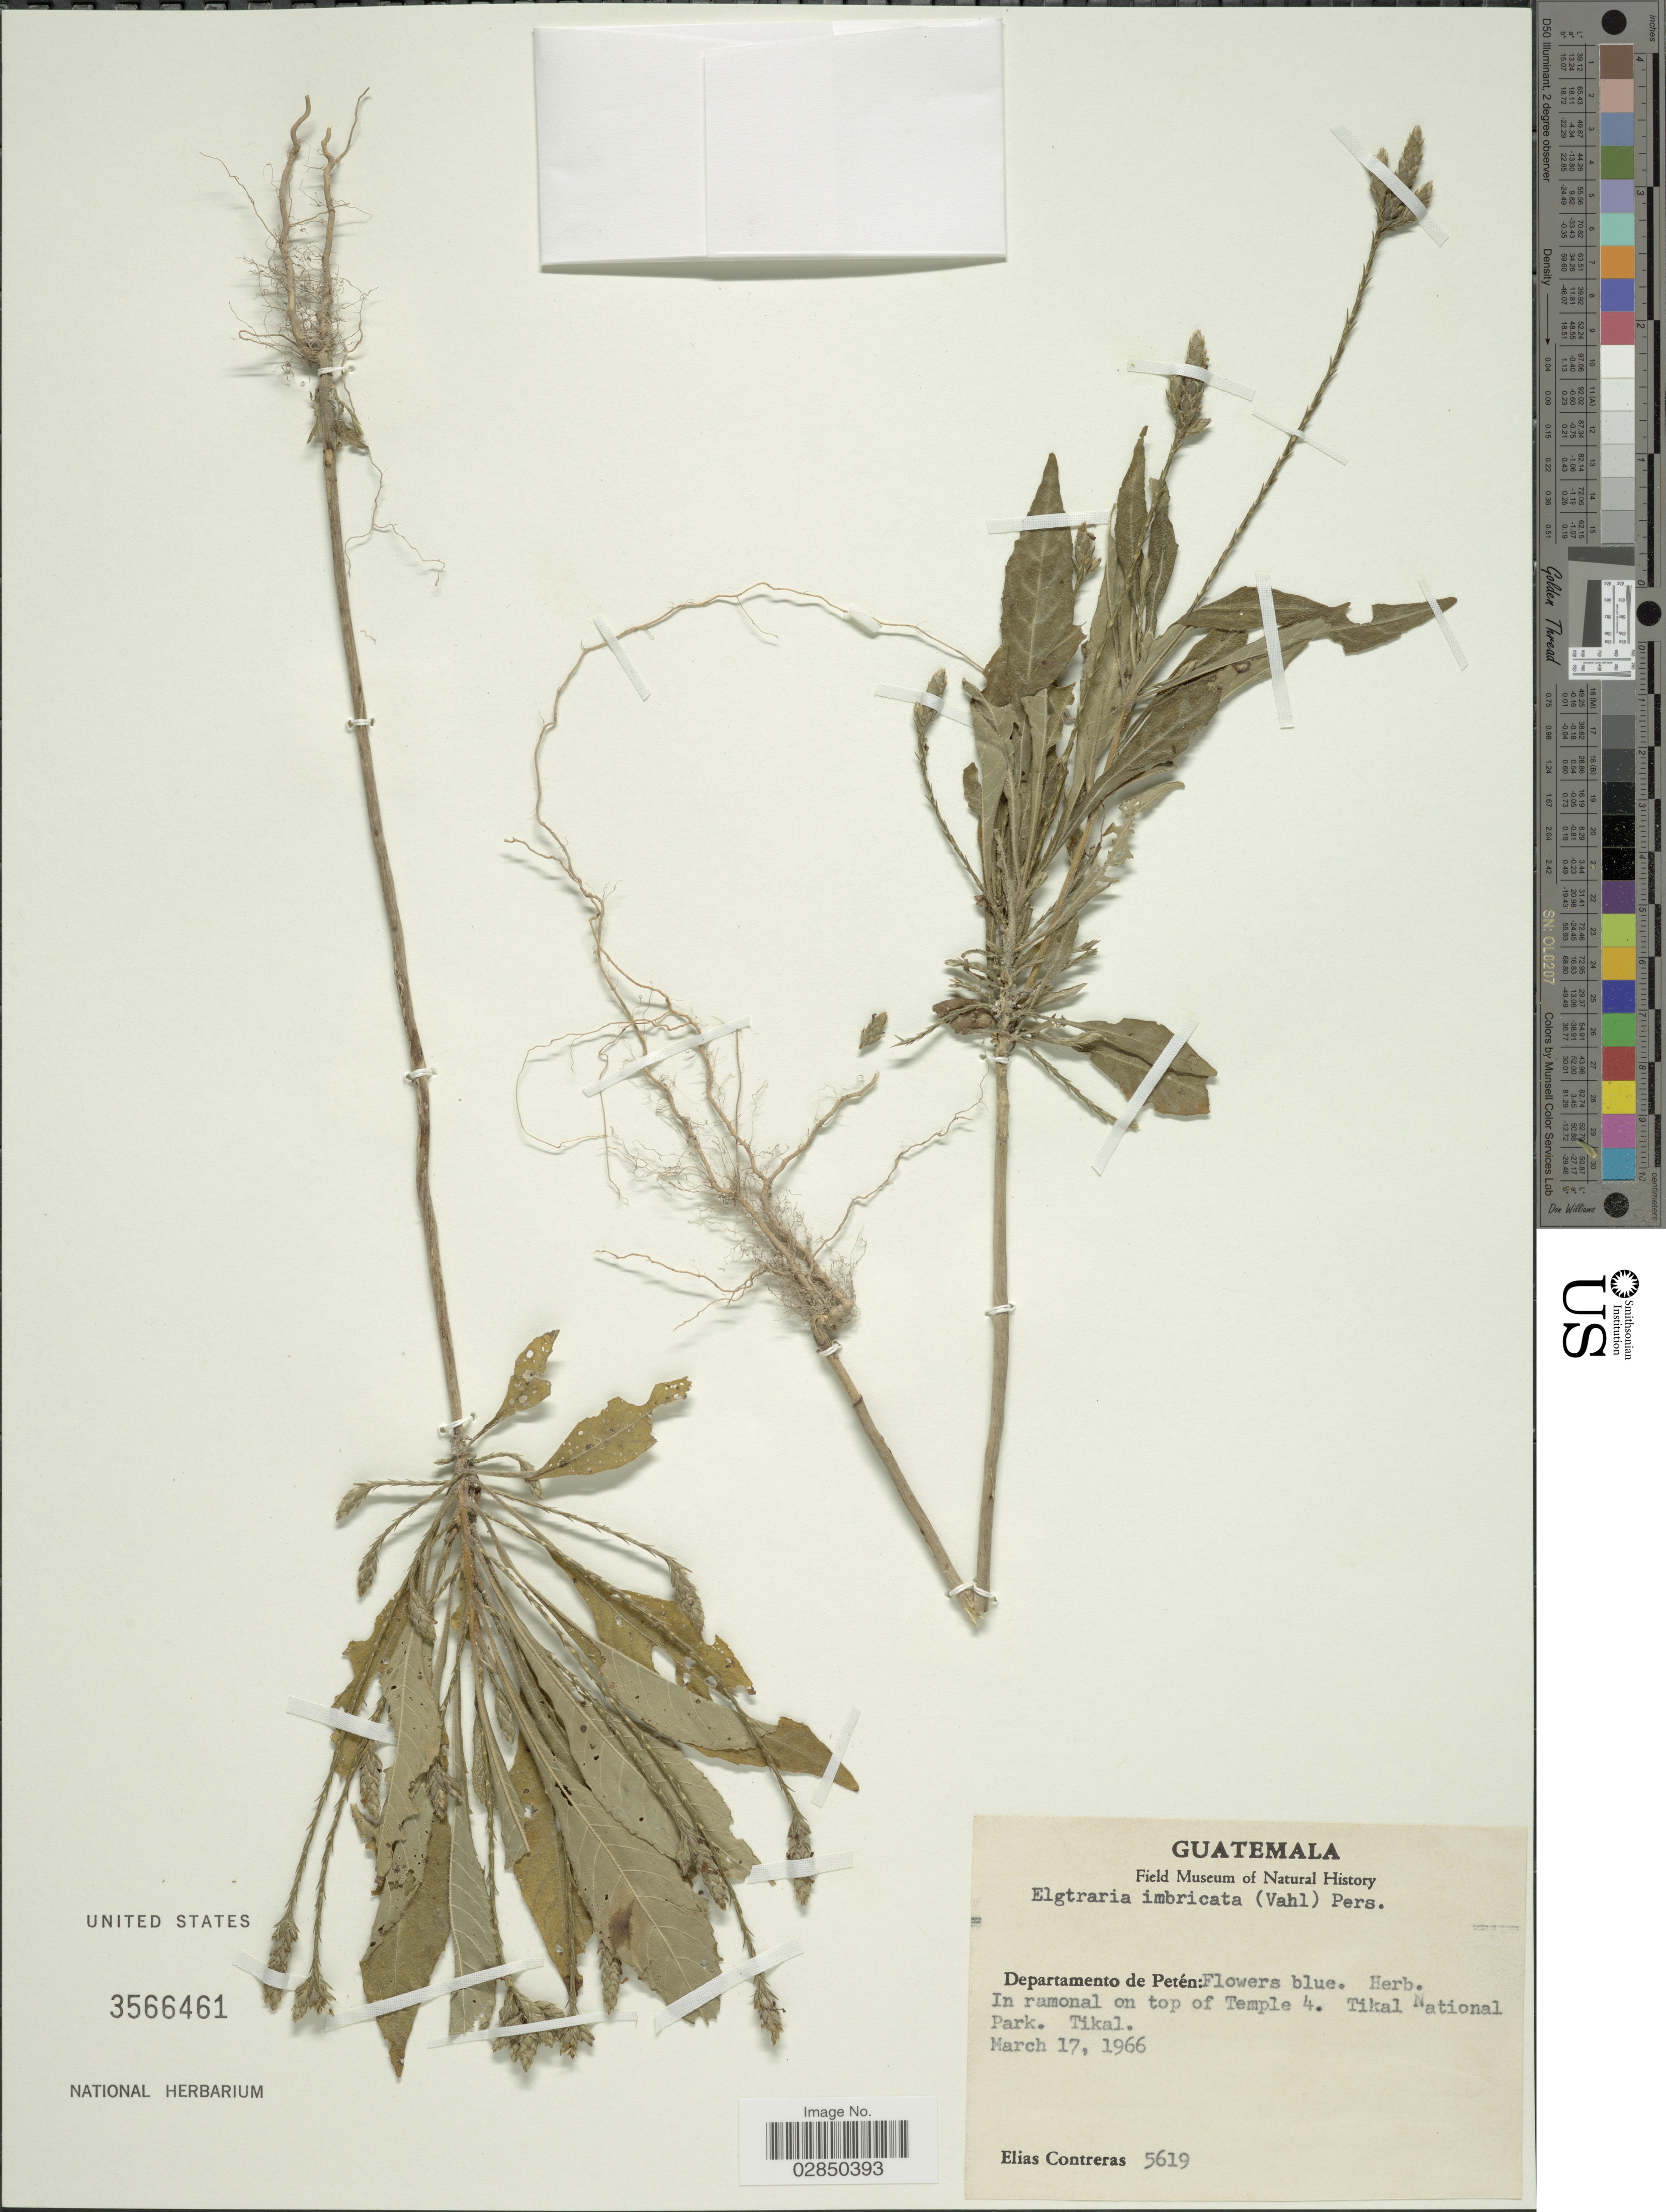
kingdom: Plantae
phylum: Tracheophyta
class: Magnoliopsida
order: Lamiales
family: Acanthaceae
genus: Elytraria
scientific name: Elytraria imbricata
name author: (Vahl) Pers.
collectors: E. Contreras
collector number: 5619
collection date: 1966-03-17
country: Guatemala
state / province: El Petén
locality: Departamento de Petén: In ramonal on top of Temple 4. Tikal National Park. Tikal.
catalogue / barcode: US 3566461